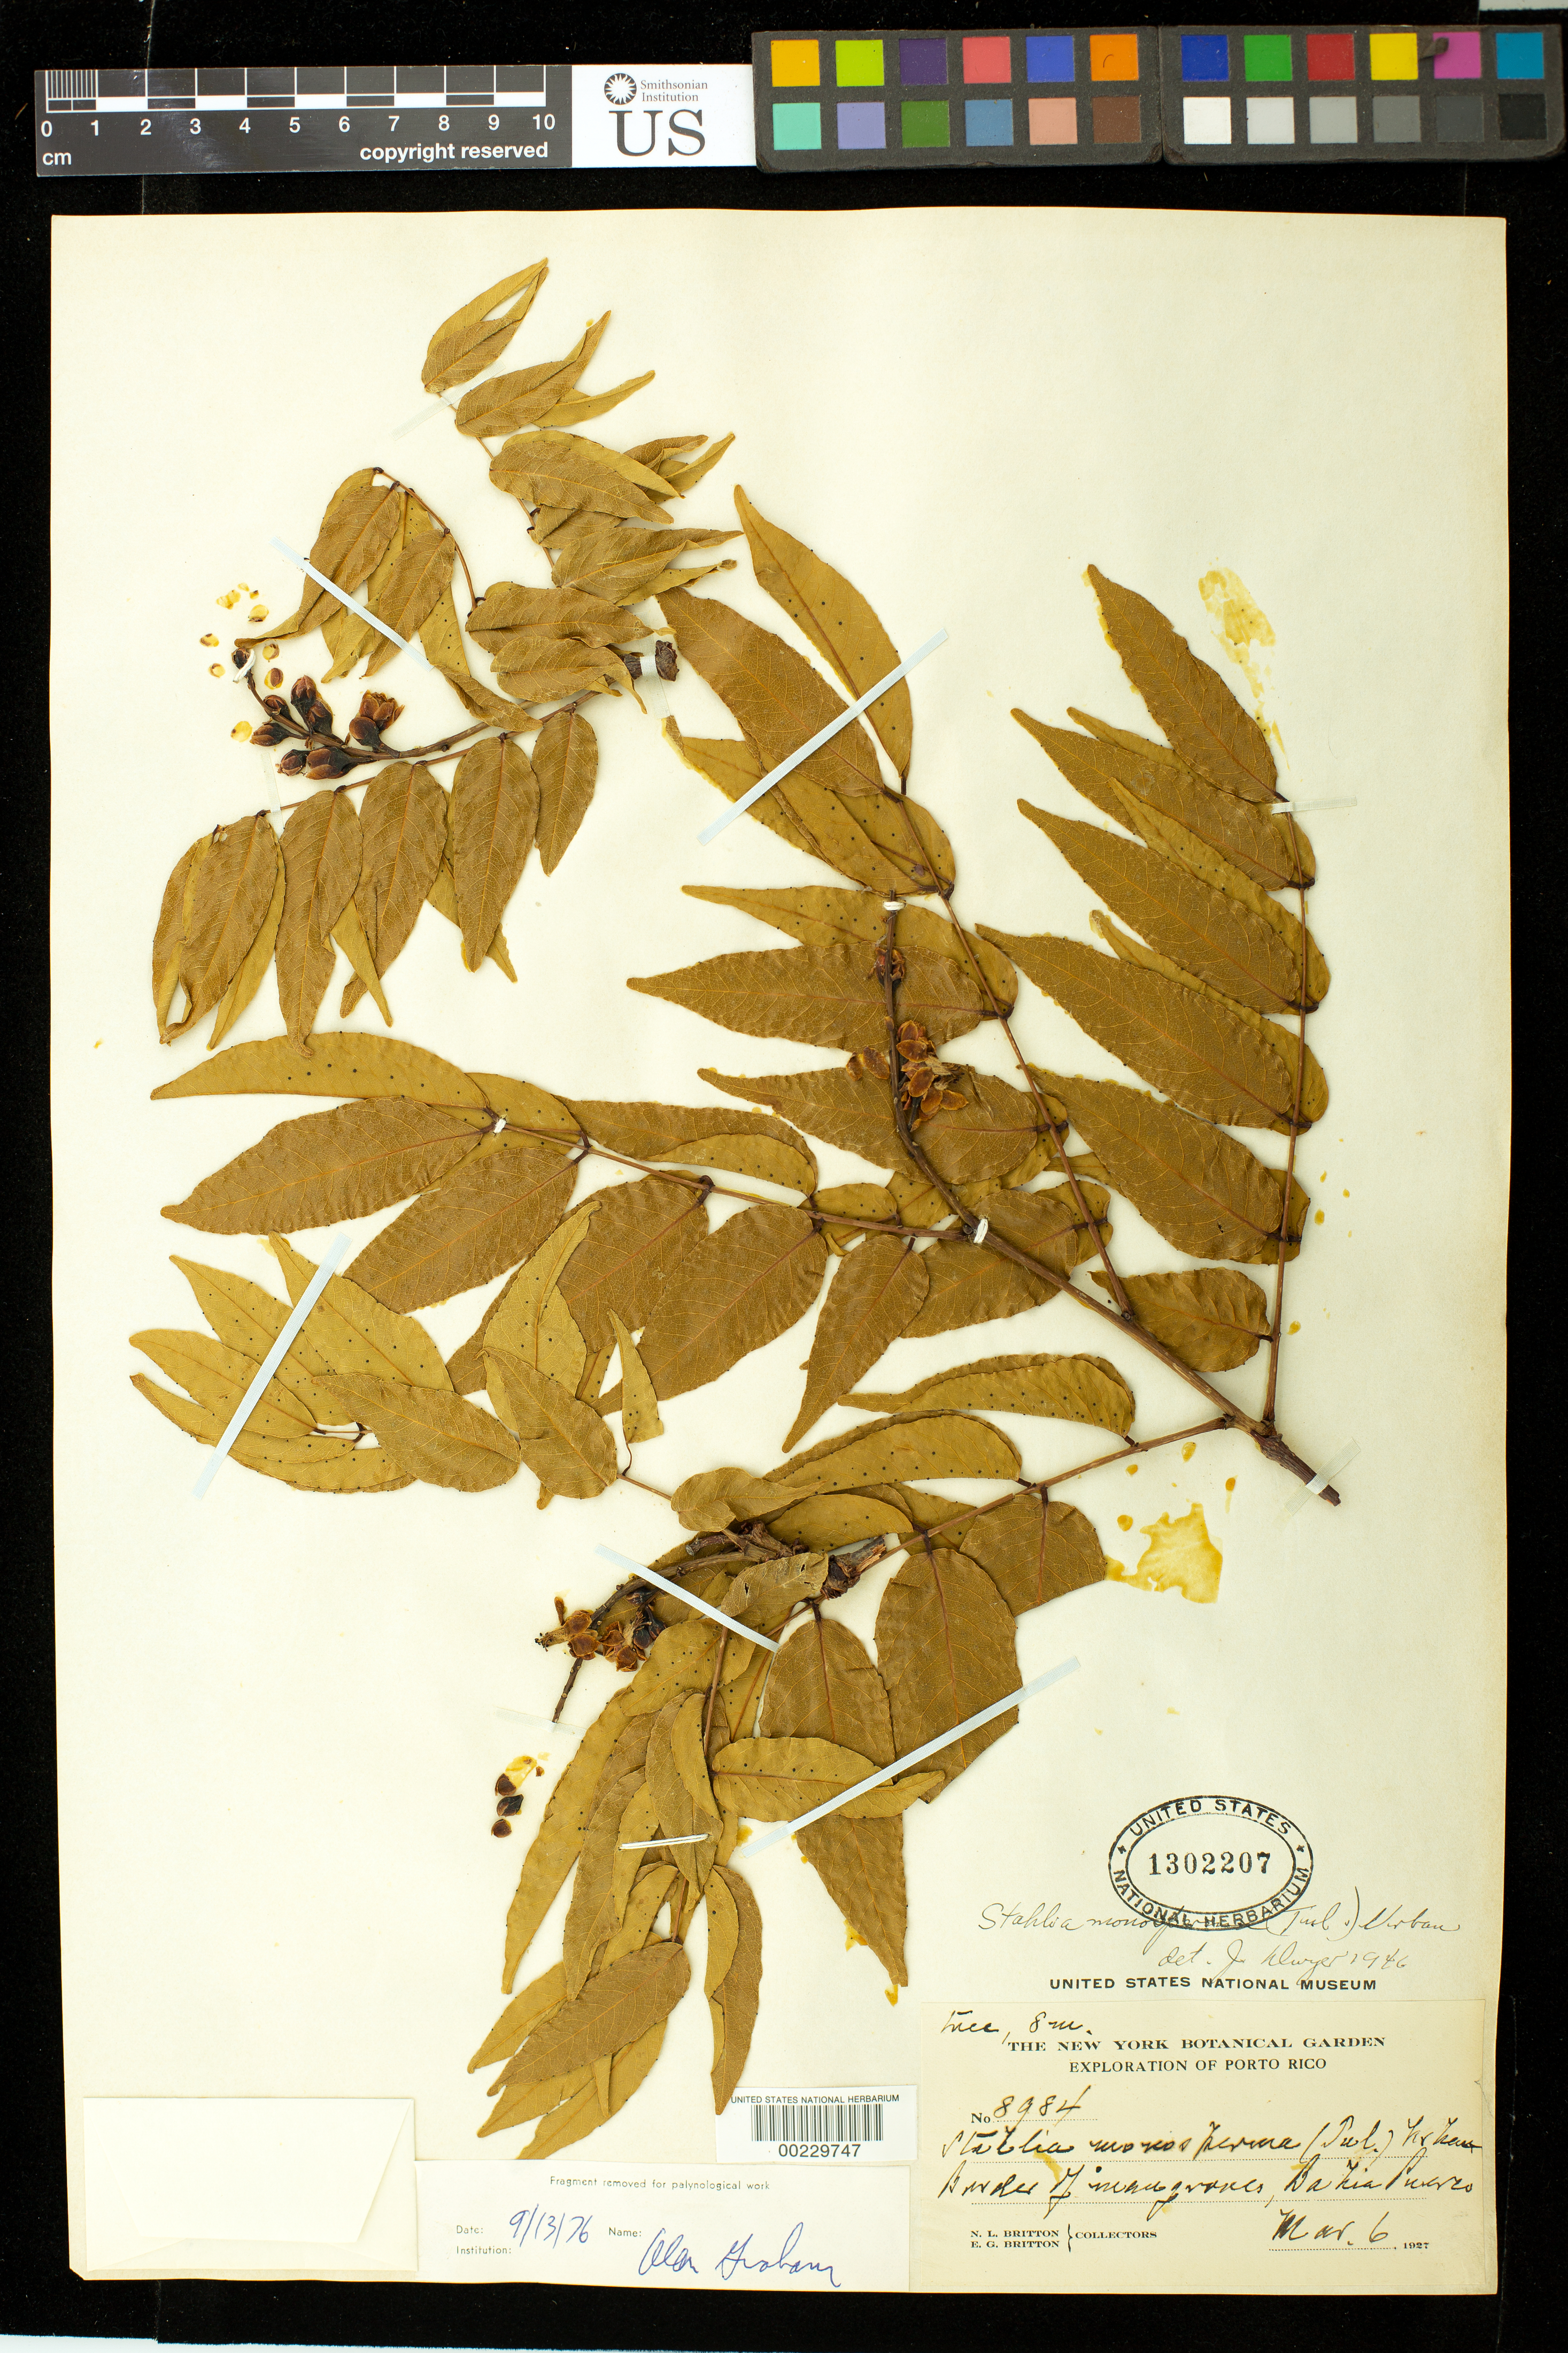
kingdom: Plantae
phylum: Tracheophyta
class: Magnoliopsida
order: Fabales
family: Fabaceae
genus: Libidibia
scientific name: Libidibia monosperma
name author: (Tul.) Gagnon & G.P. Lewis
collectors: N. Britton & E. G. Britton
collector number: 8984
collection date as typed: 06 Mar 1927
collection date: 1927-03-06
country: Puerto Rico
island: Greater Antilles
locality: Bahia puerco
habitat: Border of mangrove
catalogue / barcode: US 1302207